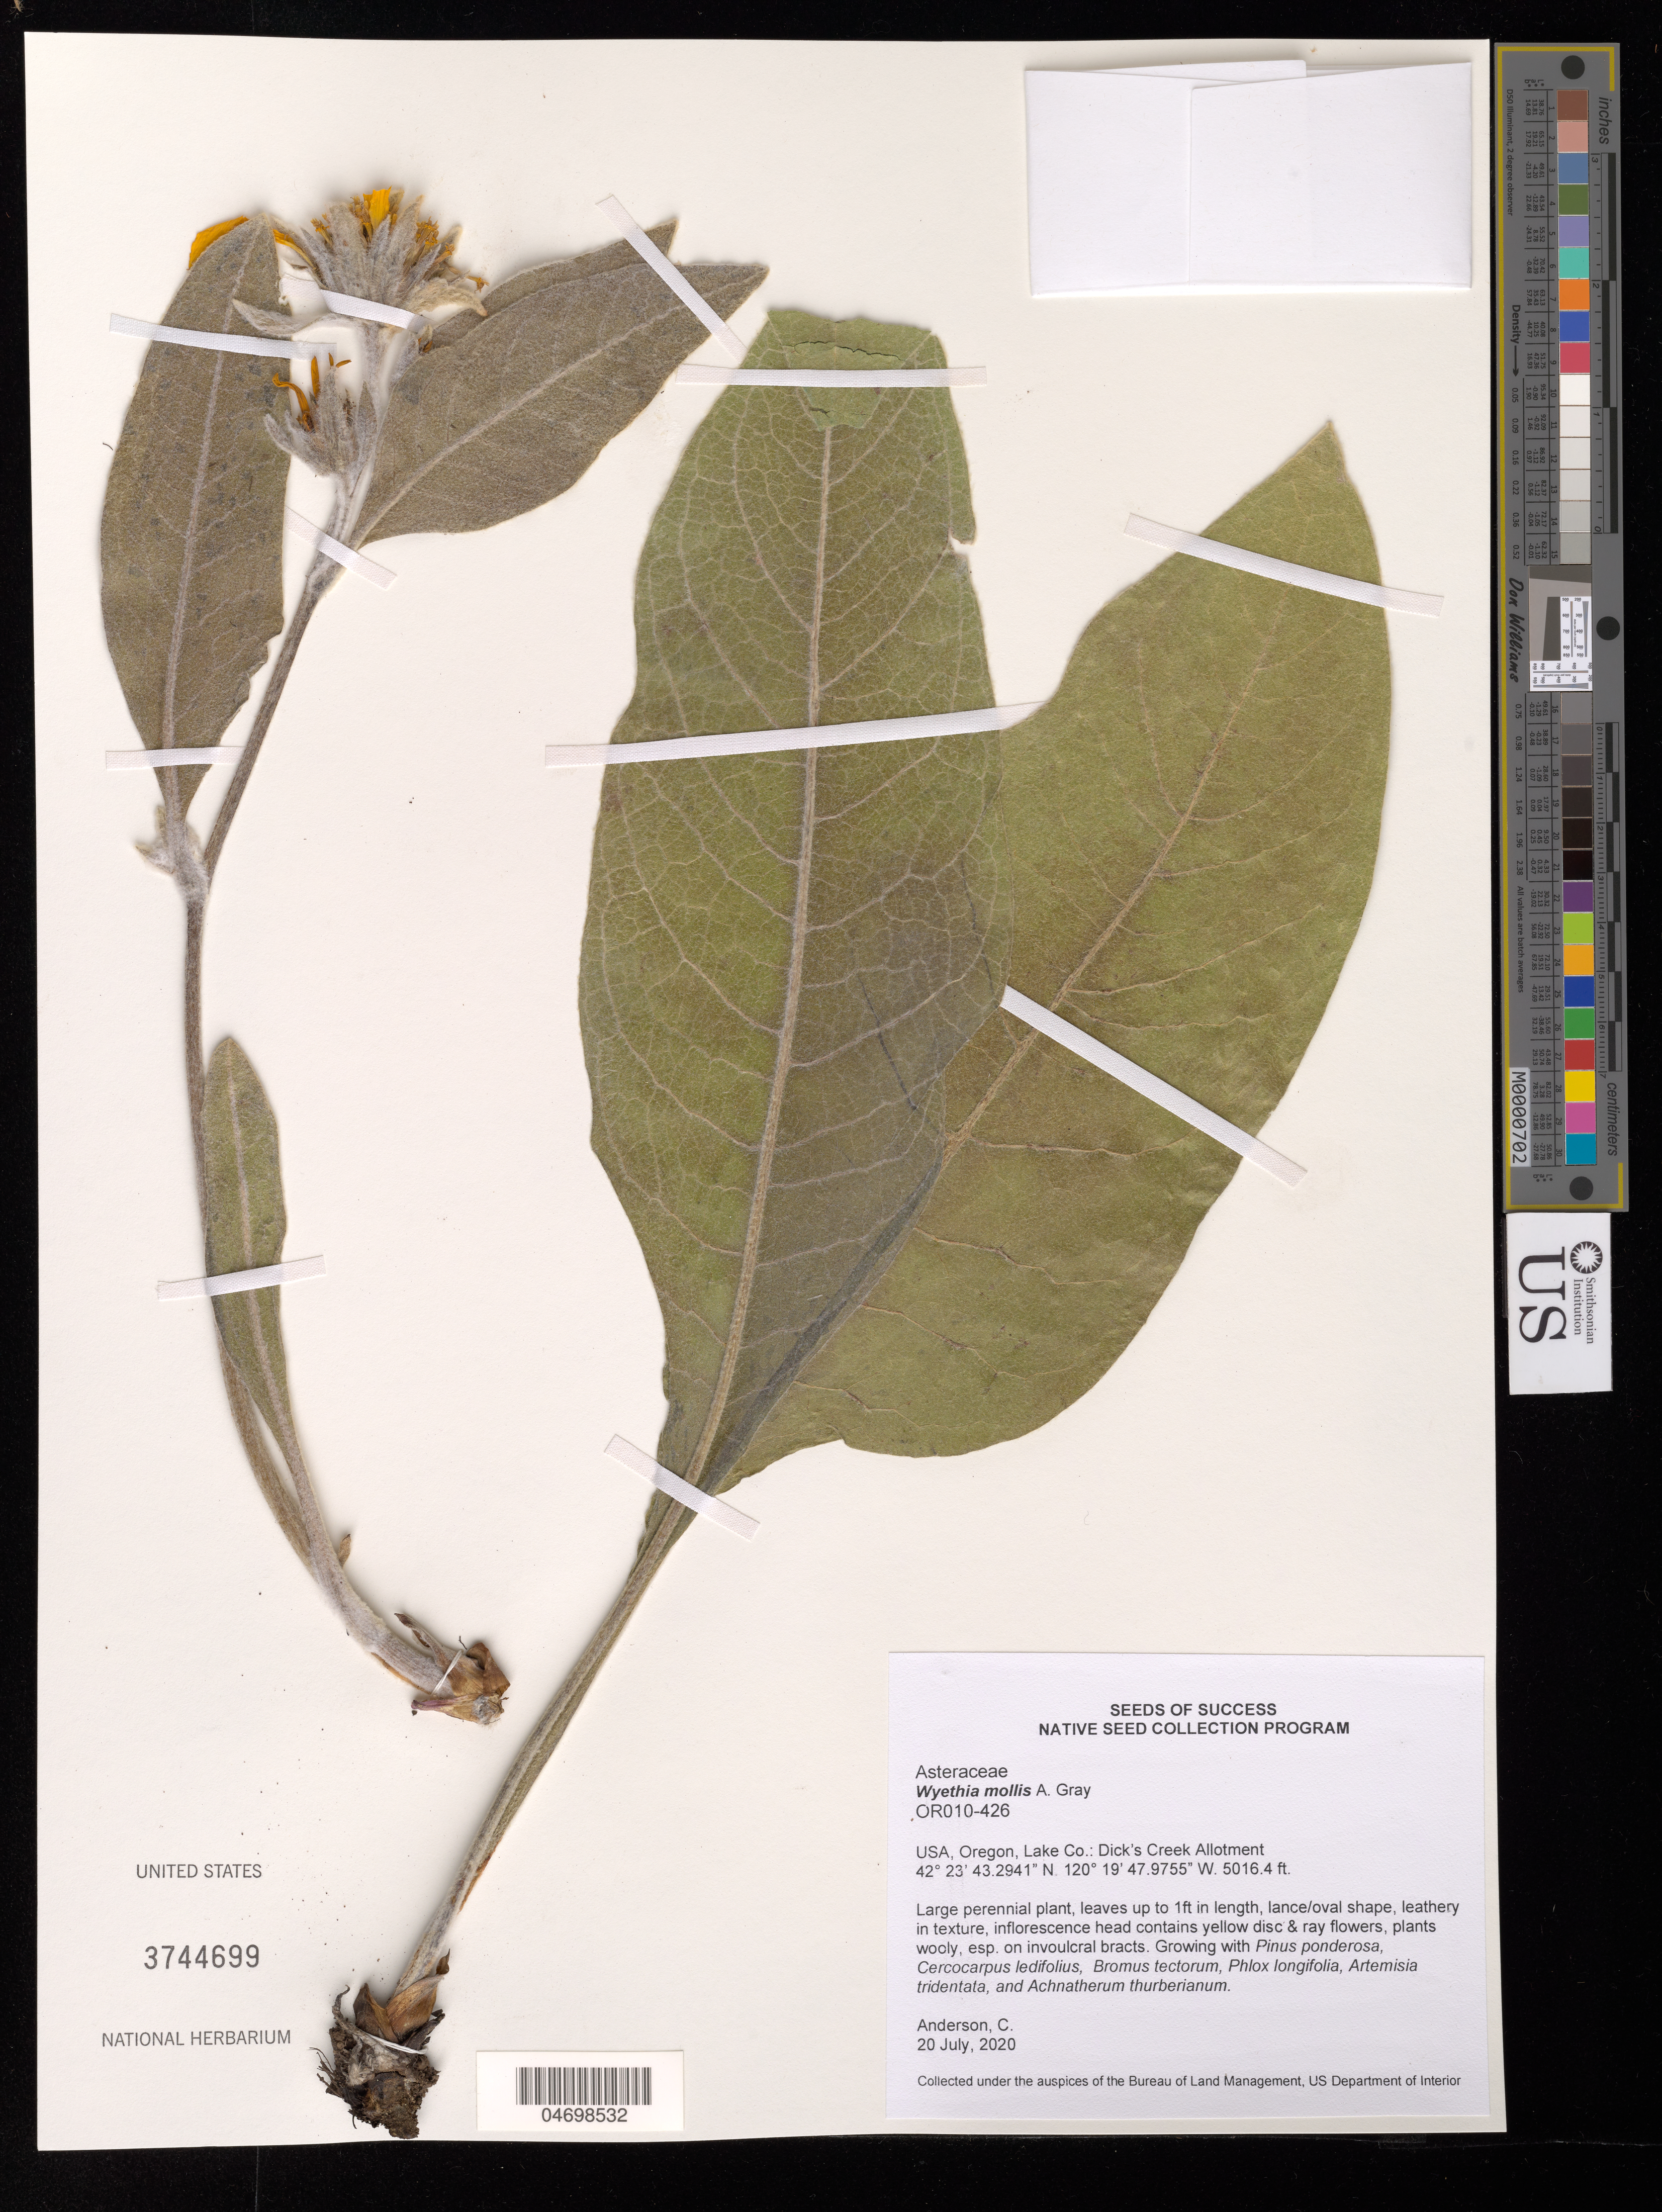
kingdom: Plantae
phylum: Tracheophyta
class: Magnoliopsida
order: Asterales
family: Asteraceae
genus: Wyethia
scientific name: Wyethia mollis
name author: A. Gray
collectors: C. Anderson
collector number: OR010-426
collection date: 2020-07-20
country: United States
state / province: Oregon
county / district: Lake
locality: Dick's Creek Alotment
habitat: With Pinus ponderosa, Bromus tectorum, Phlox longifolia, etc.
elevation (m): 1529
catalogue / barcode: US 3744699